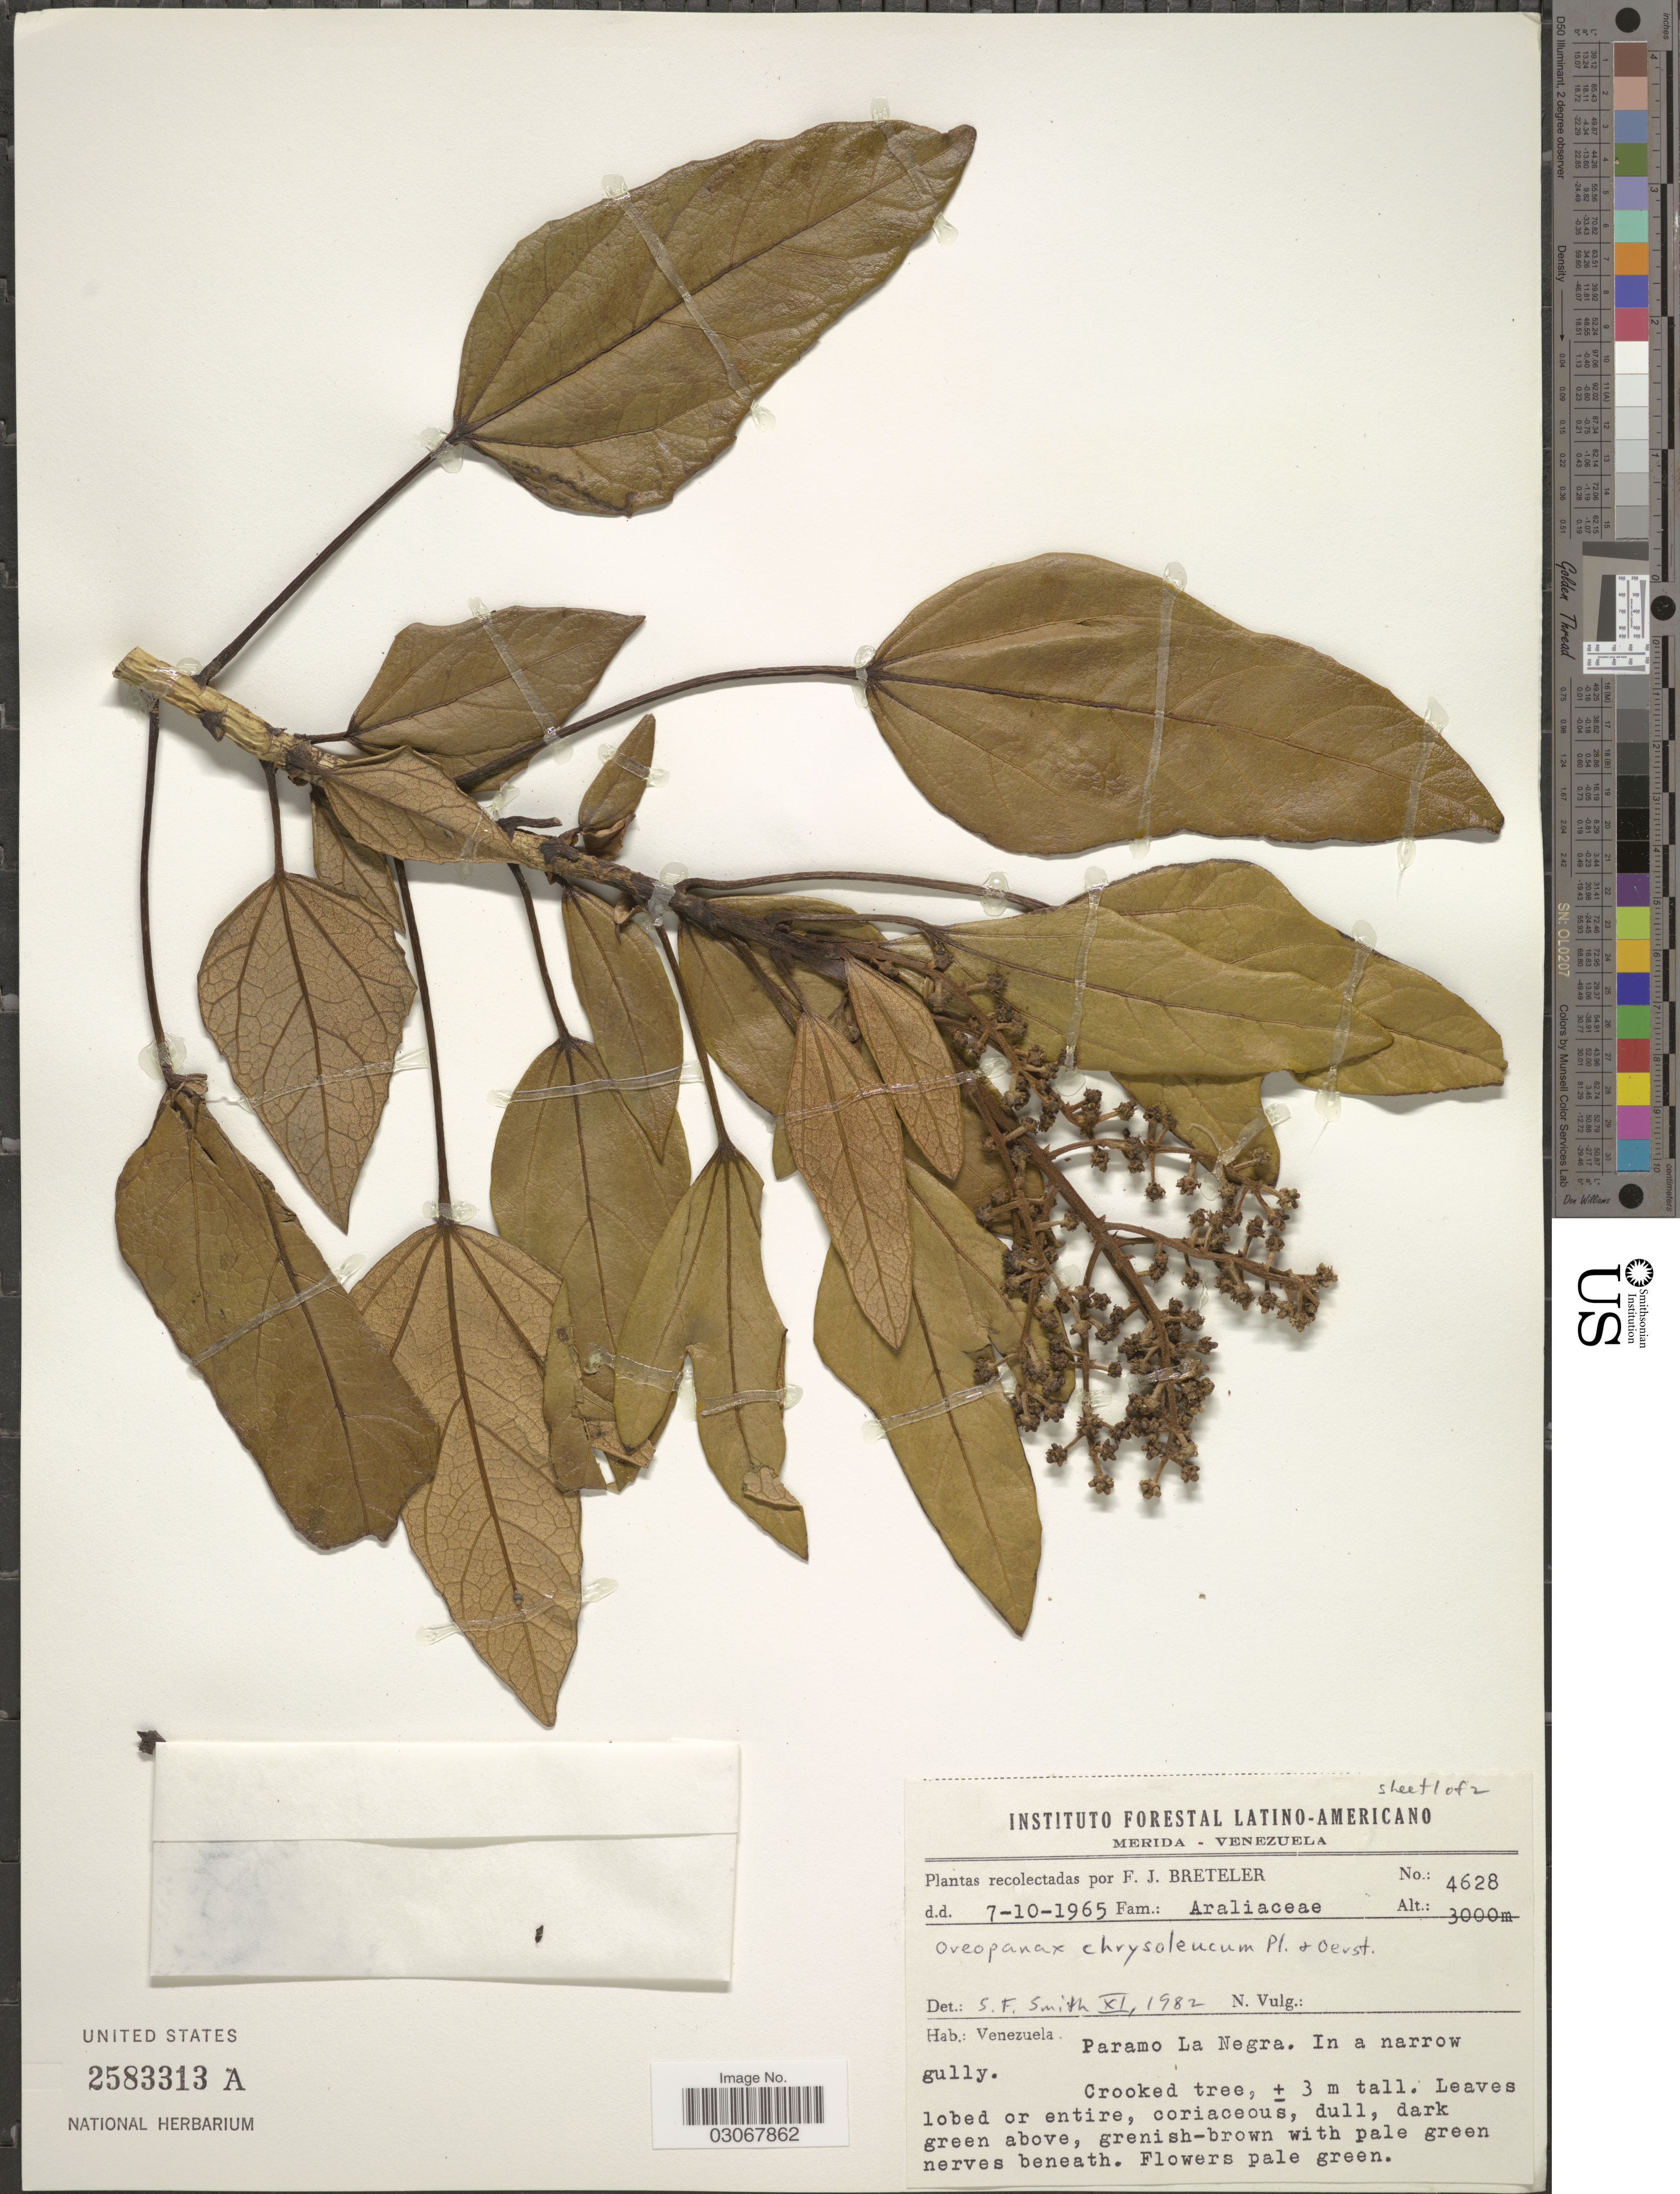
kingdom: Plantae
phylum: Tracheophyta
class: Magnoliopsida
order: Apiales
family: Araliaceae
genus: Oreopanax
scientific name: Oreopanax chrysoleucus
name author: Planch. & Linden ex Seem.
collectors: F. J. Breteler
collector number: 4628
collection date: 1965-10-07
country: Venezuela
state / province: Mérida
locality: Paramo La Negra. In a narrow gully.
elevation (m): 3000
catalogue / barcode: US 2583313A